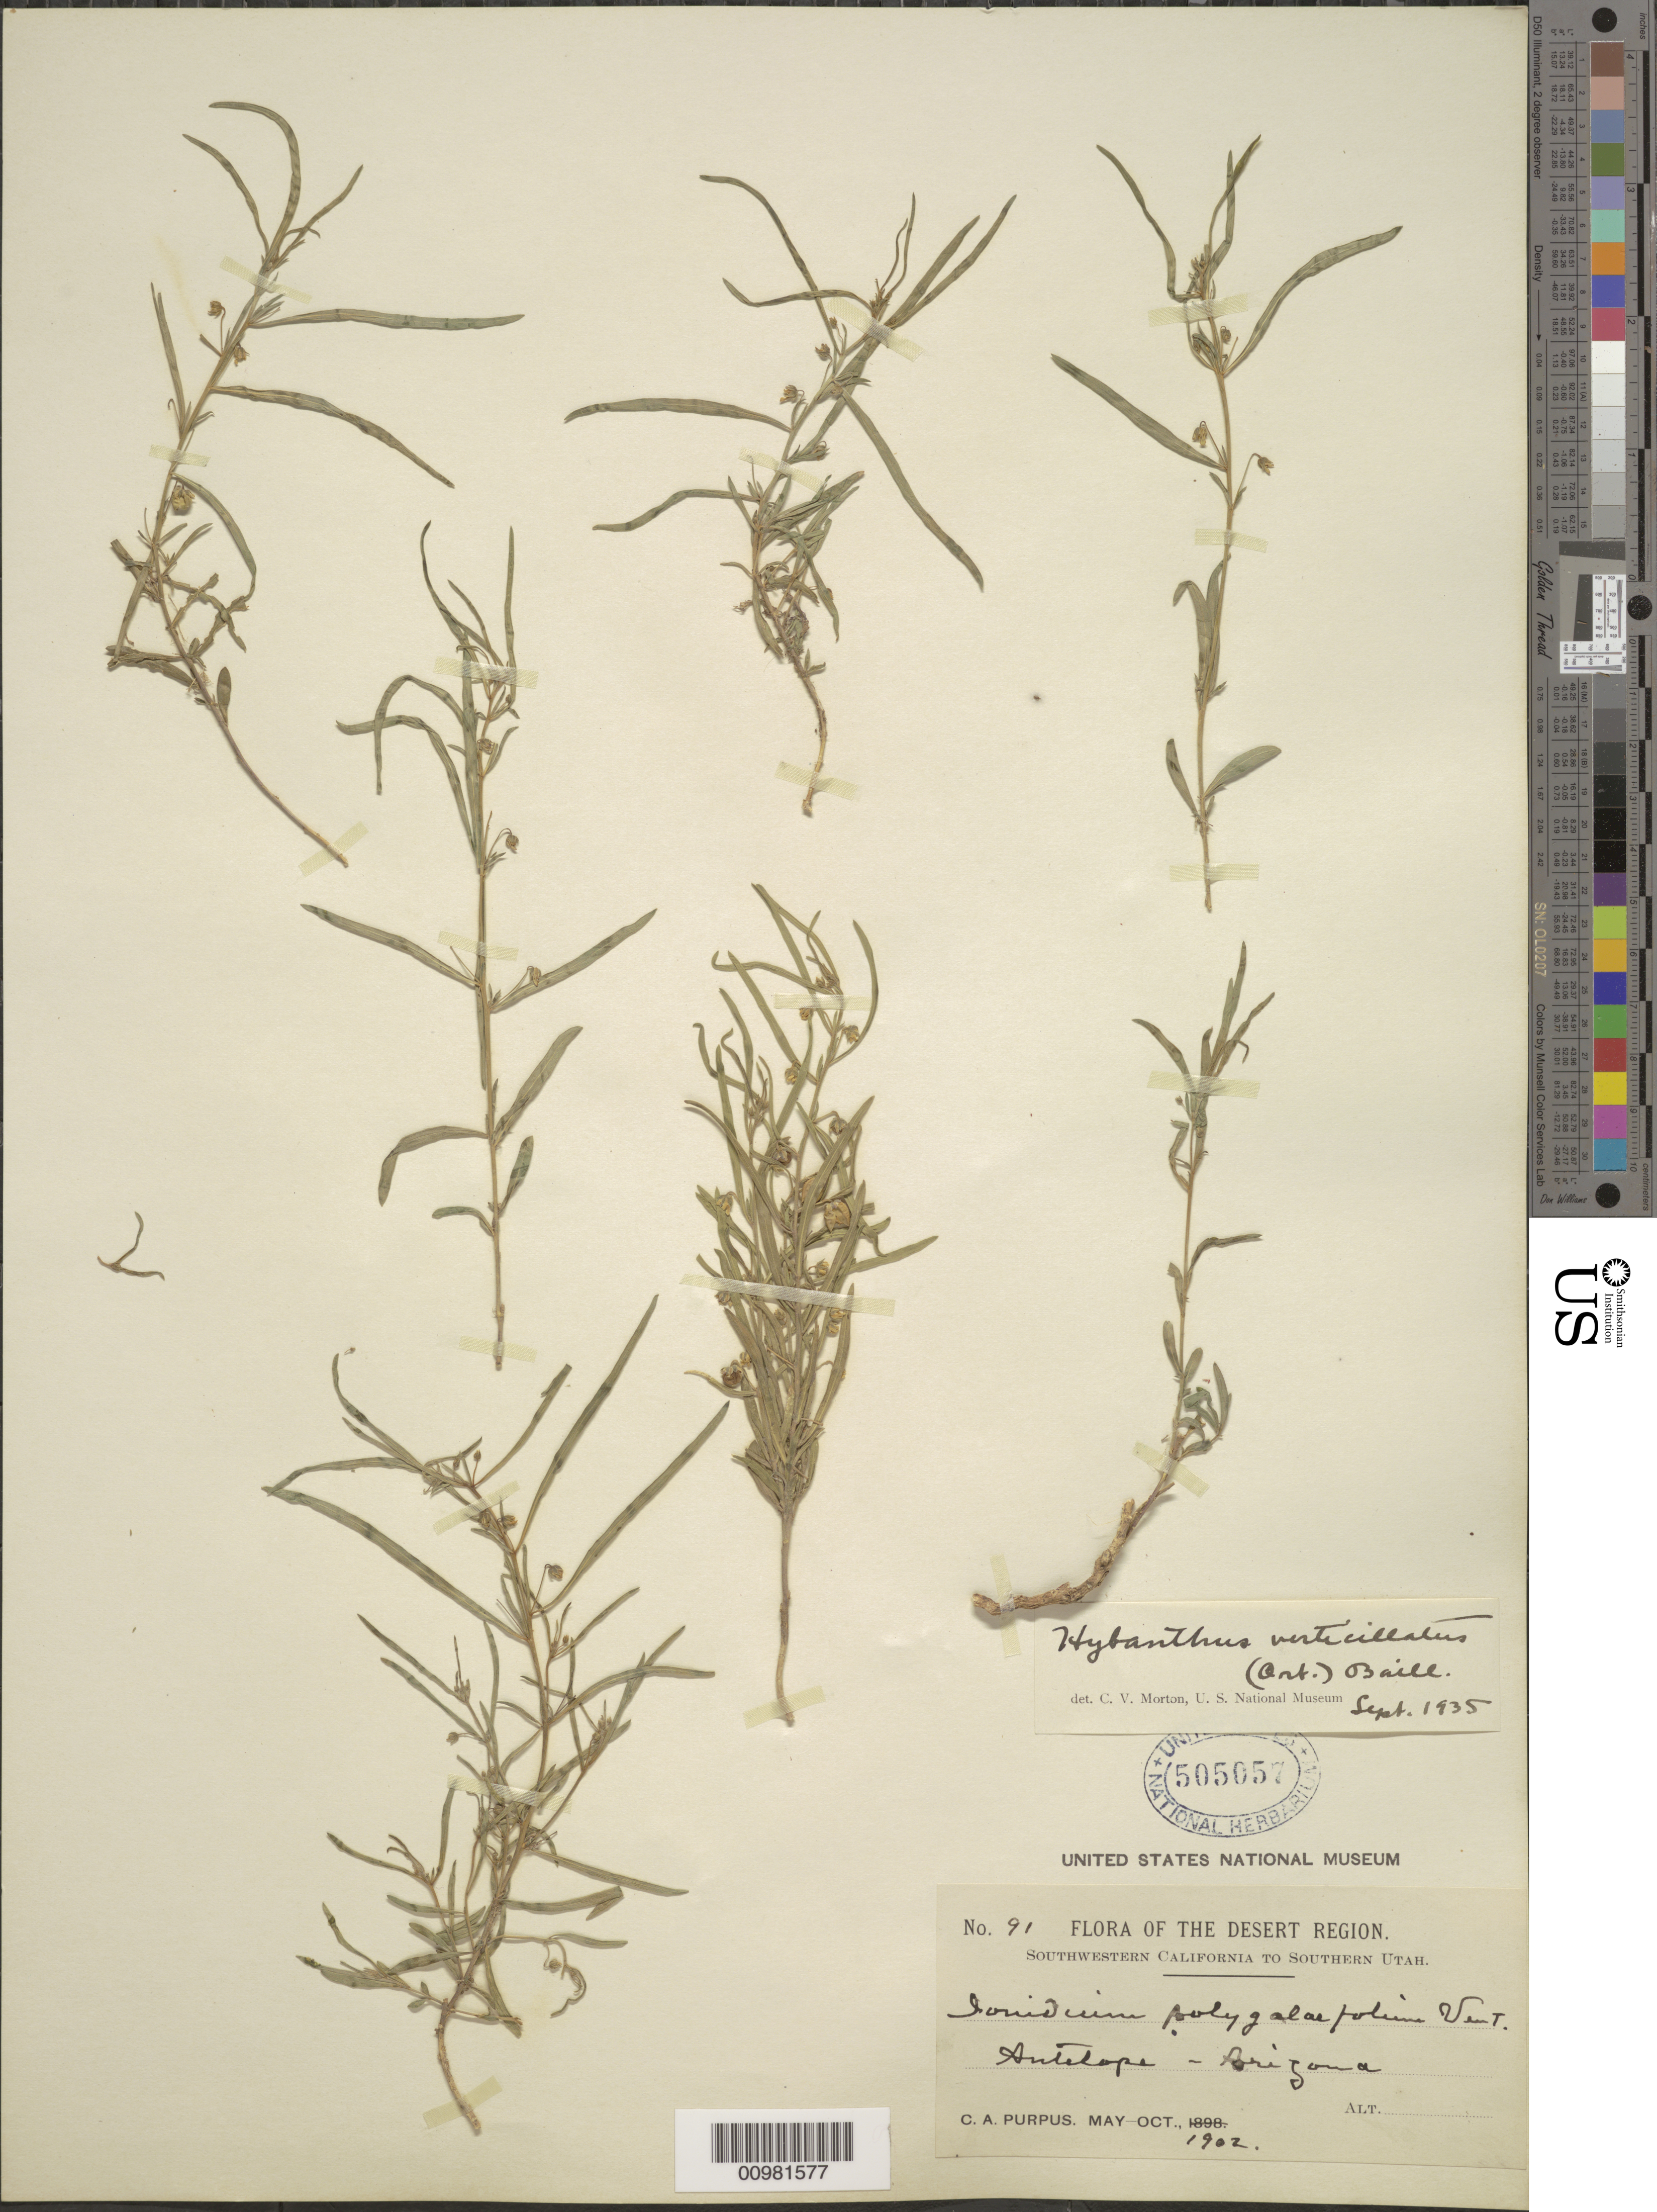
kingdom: Plantae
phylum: Tracheophyta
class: Magnoliopsida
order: Malpighiales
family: Violaceae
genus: Pombalia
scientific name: Pombalia verticillata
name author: (Ortega) Paula-Souza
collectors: C. A. Purpus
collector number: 91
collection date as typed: May 1902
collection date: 1902-05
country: United States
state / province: Arizona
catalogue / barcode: US 505057